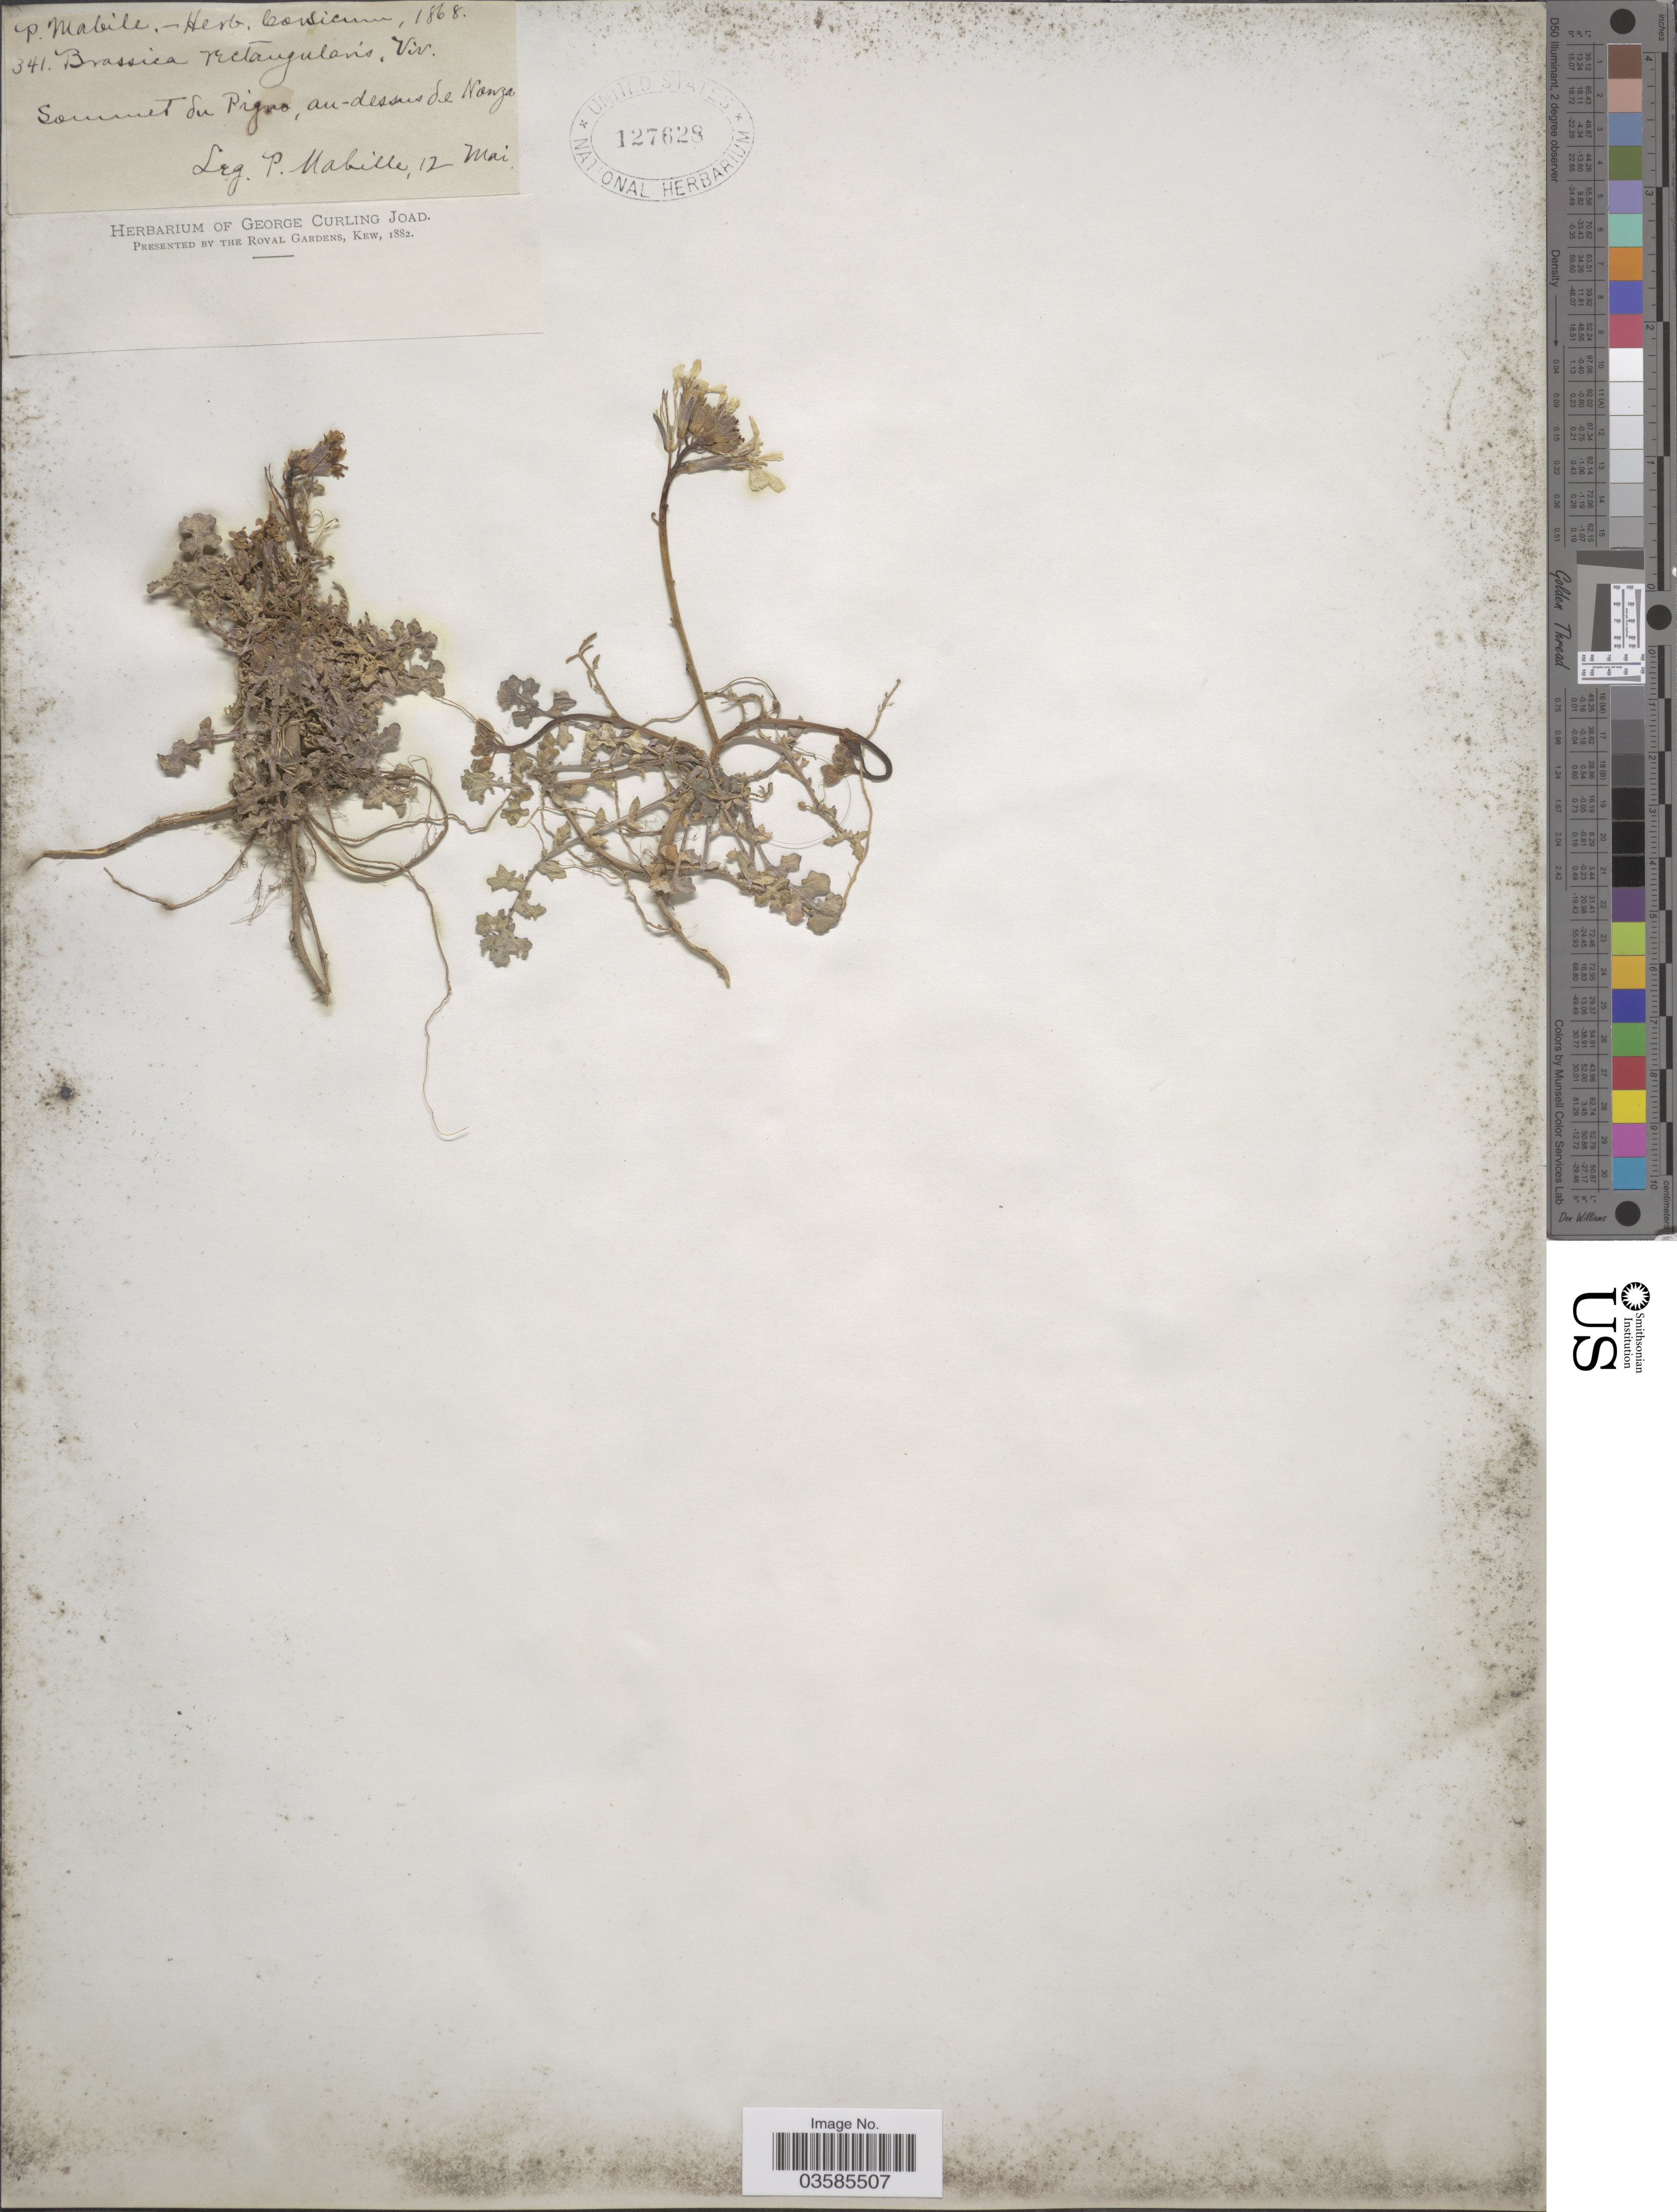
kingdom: Plantae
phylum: Tracheophyta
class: Magnoliopsida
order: Brassicales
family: Brassicaceae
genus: Brassica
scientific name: Brassica rectangularis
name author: Viv.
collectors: P. Mabille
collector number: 341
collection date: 1868-05-12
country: Italy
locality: Sommet du Pigno, au-dessus de Nonza [interpreted].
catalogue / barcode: US 127628